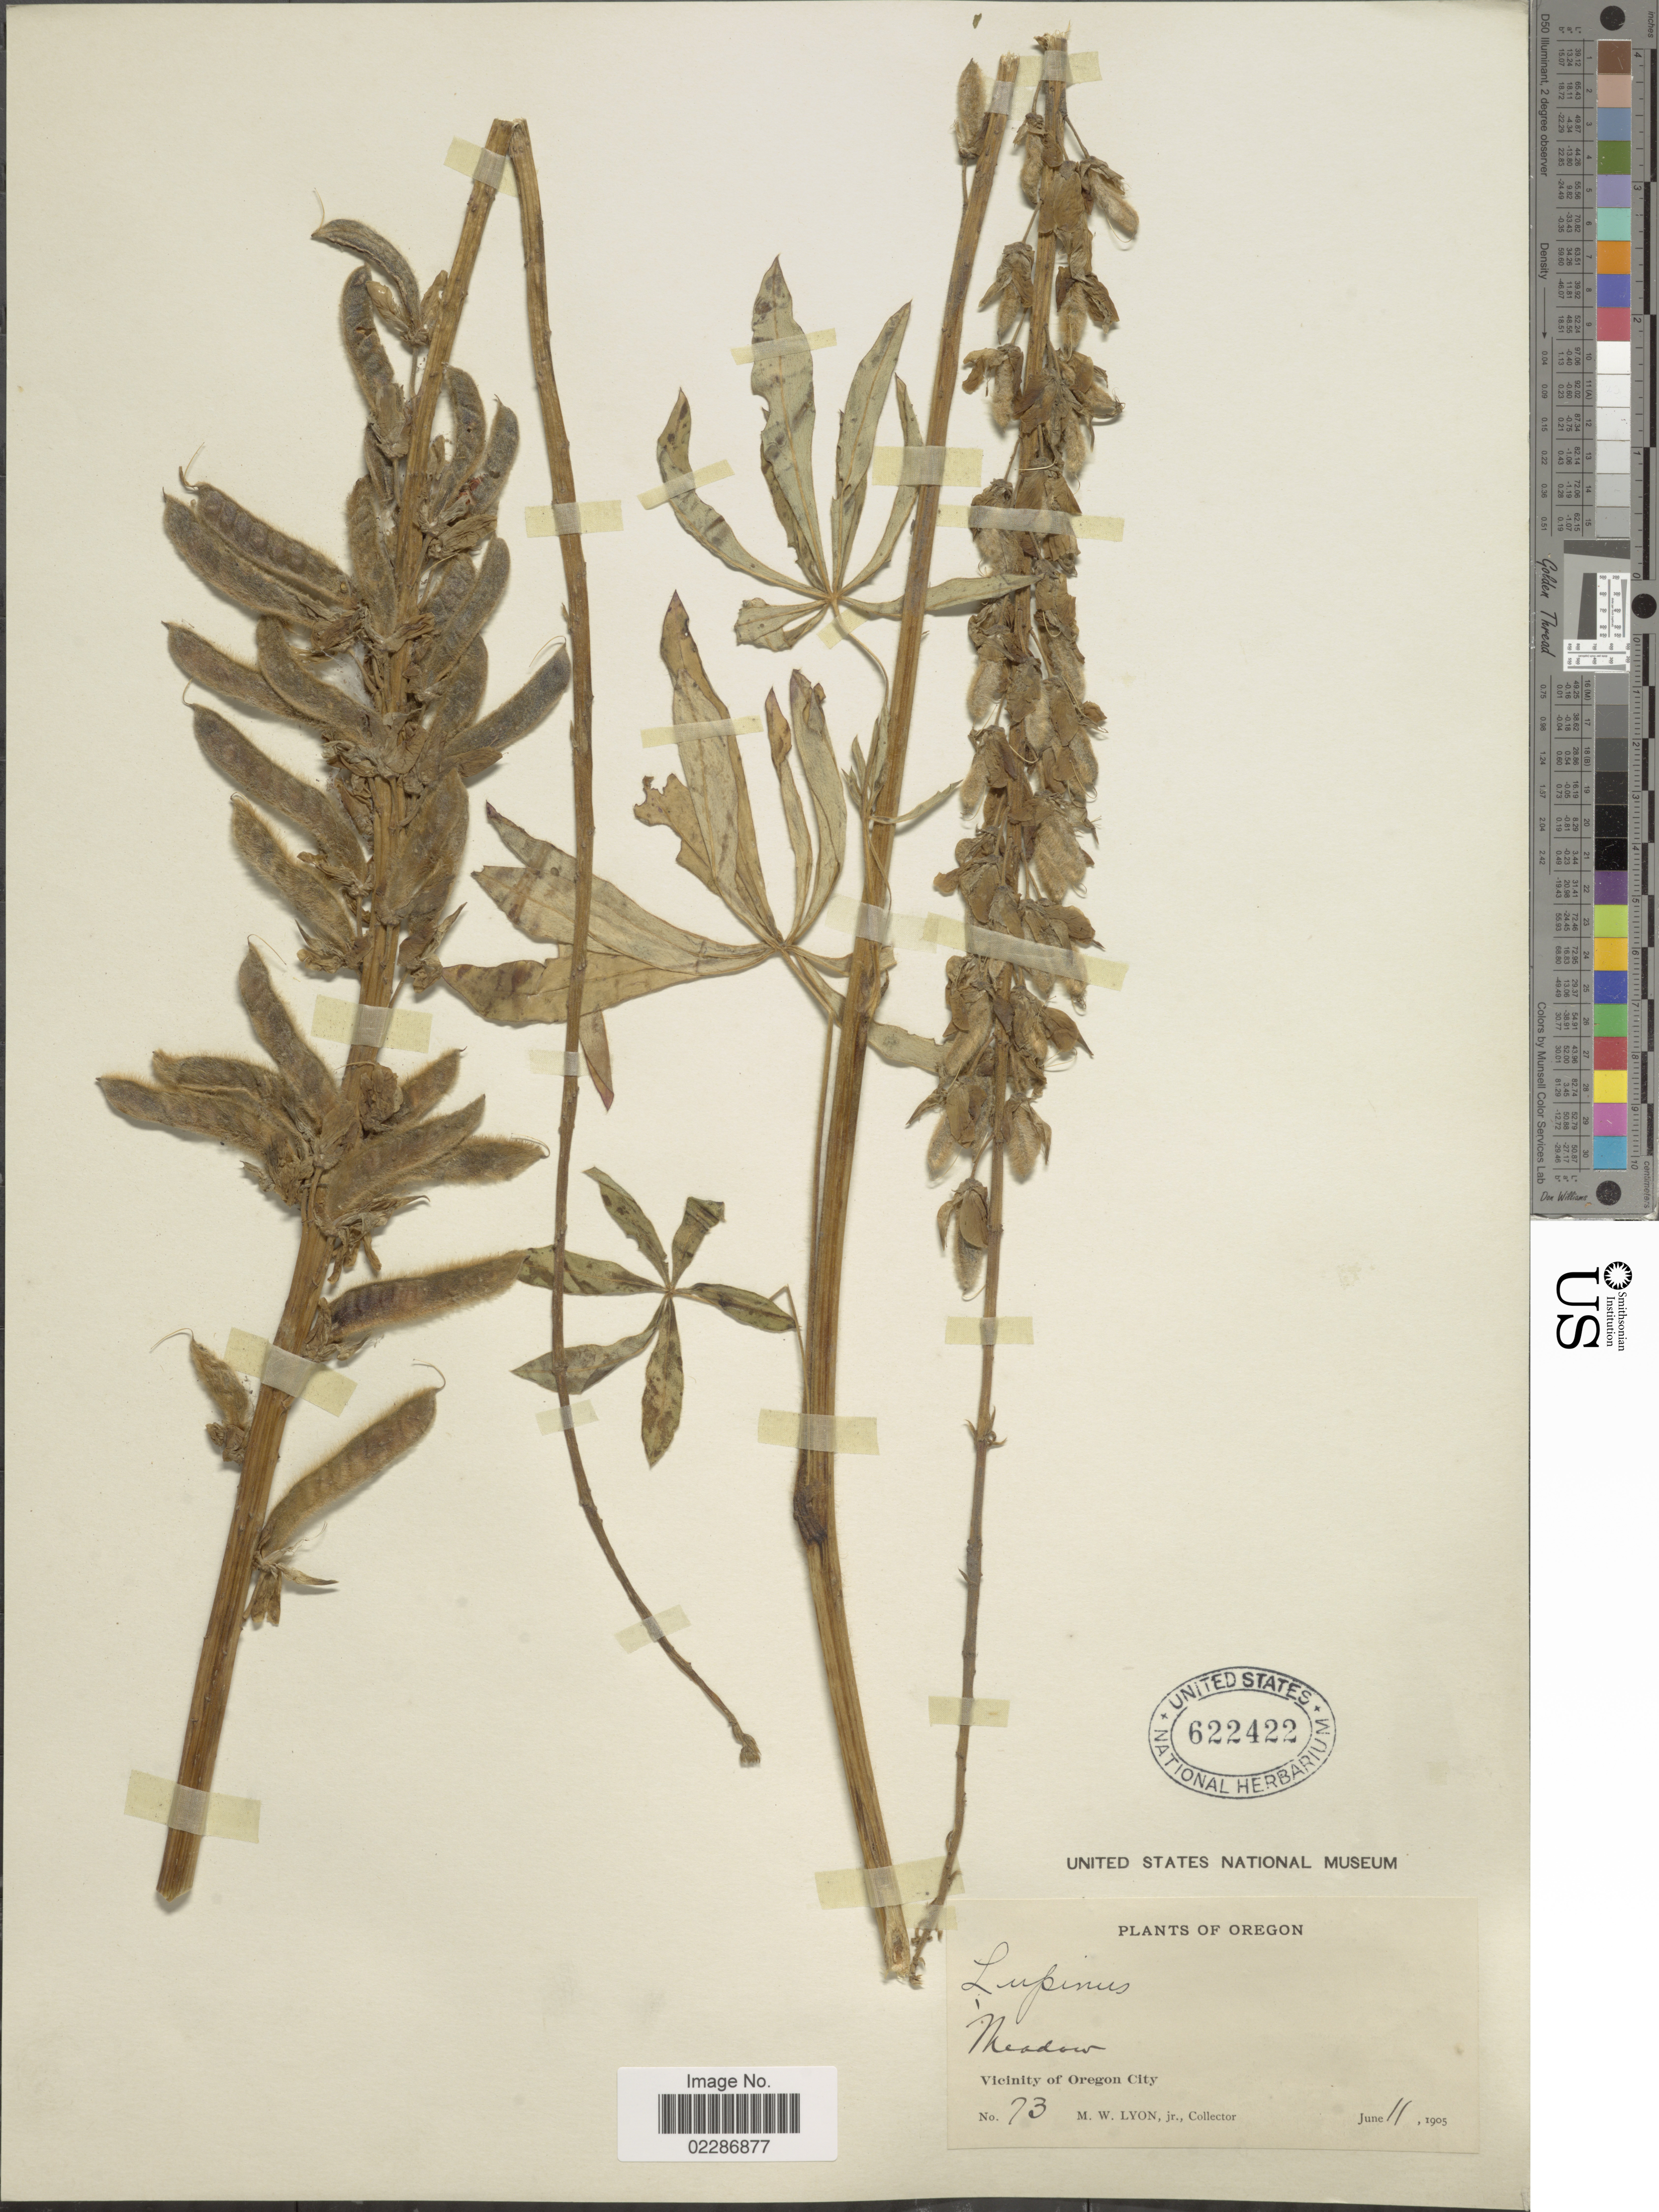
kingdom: Plantae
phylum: Tracheophyta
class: Magnoliopsida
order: Fabales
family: Fabaceae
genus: Lupinus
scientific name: Lupinus sp.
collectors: M. W. Lyon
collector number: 73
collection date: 1905-06-11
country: United States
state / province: Oregon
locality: Vicinity of Oregon City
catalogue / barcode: US 622422